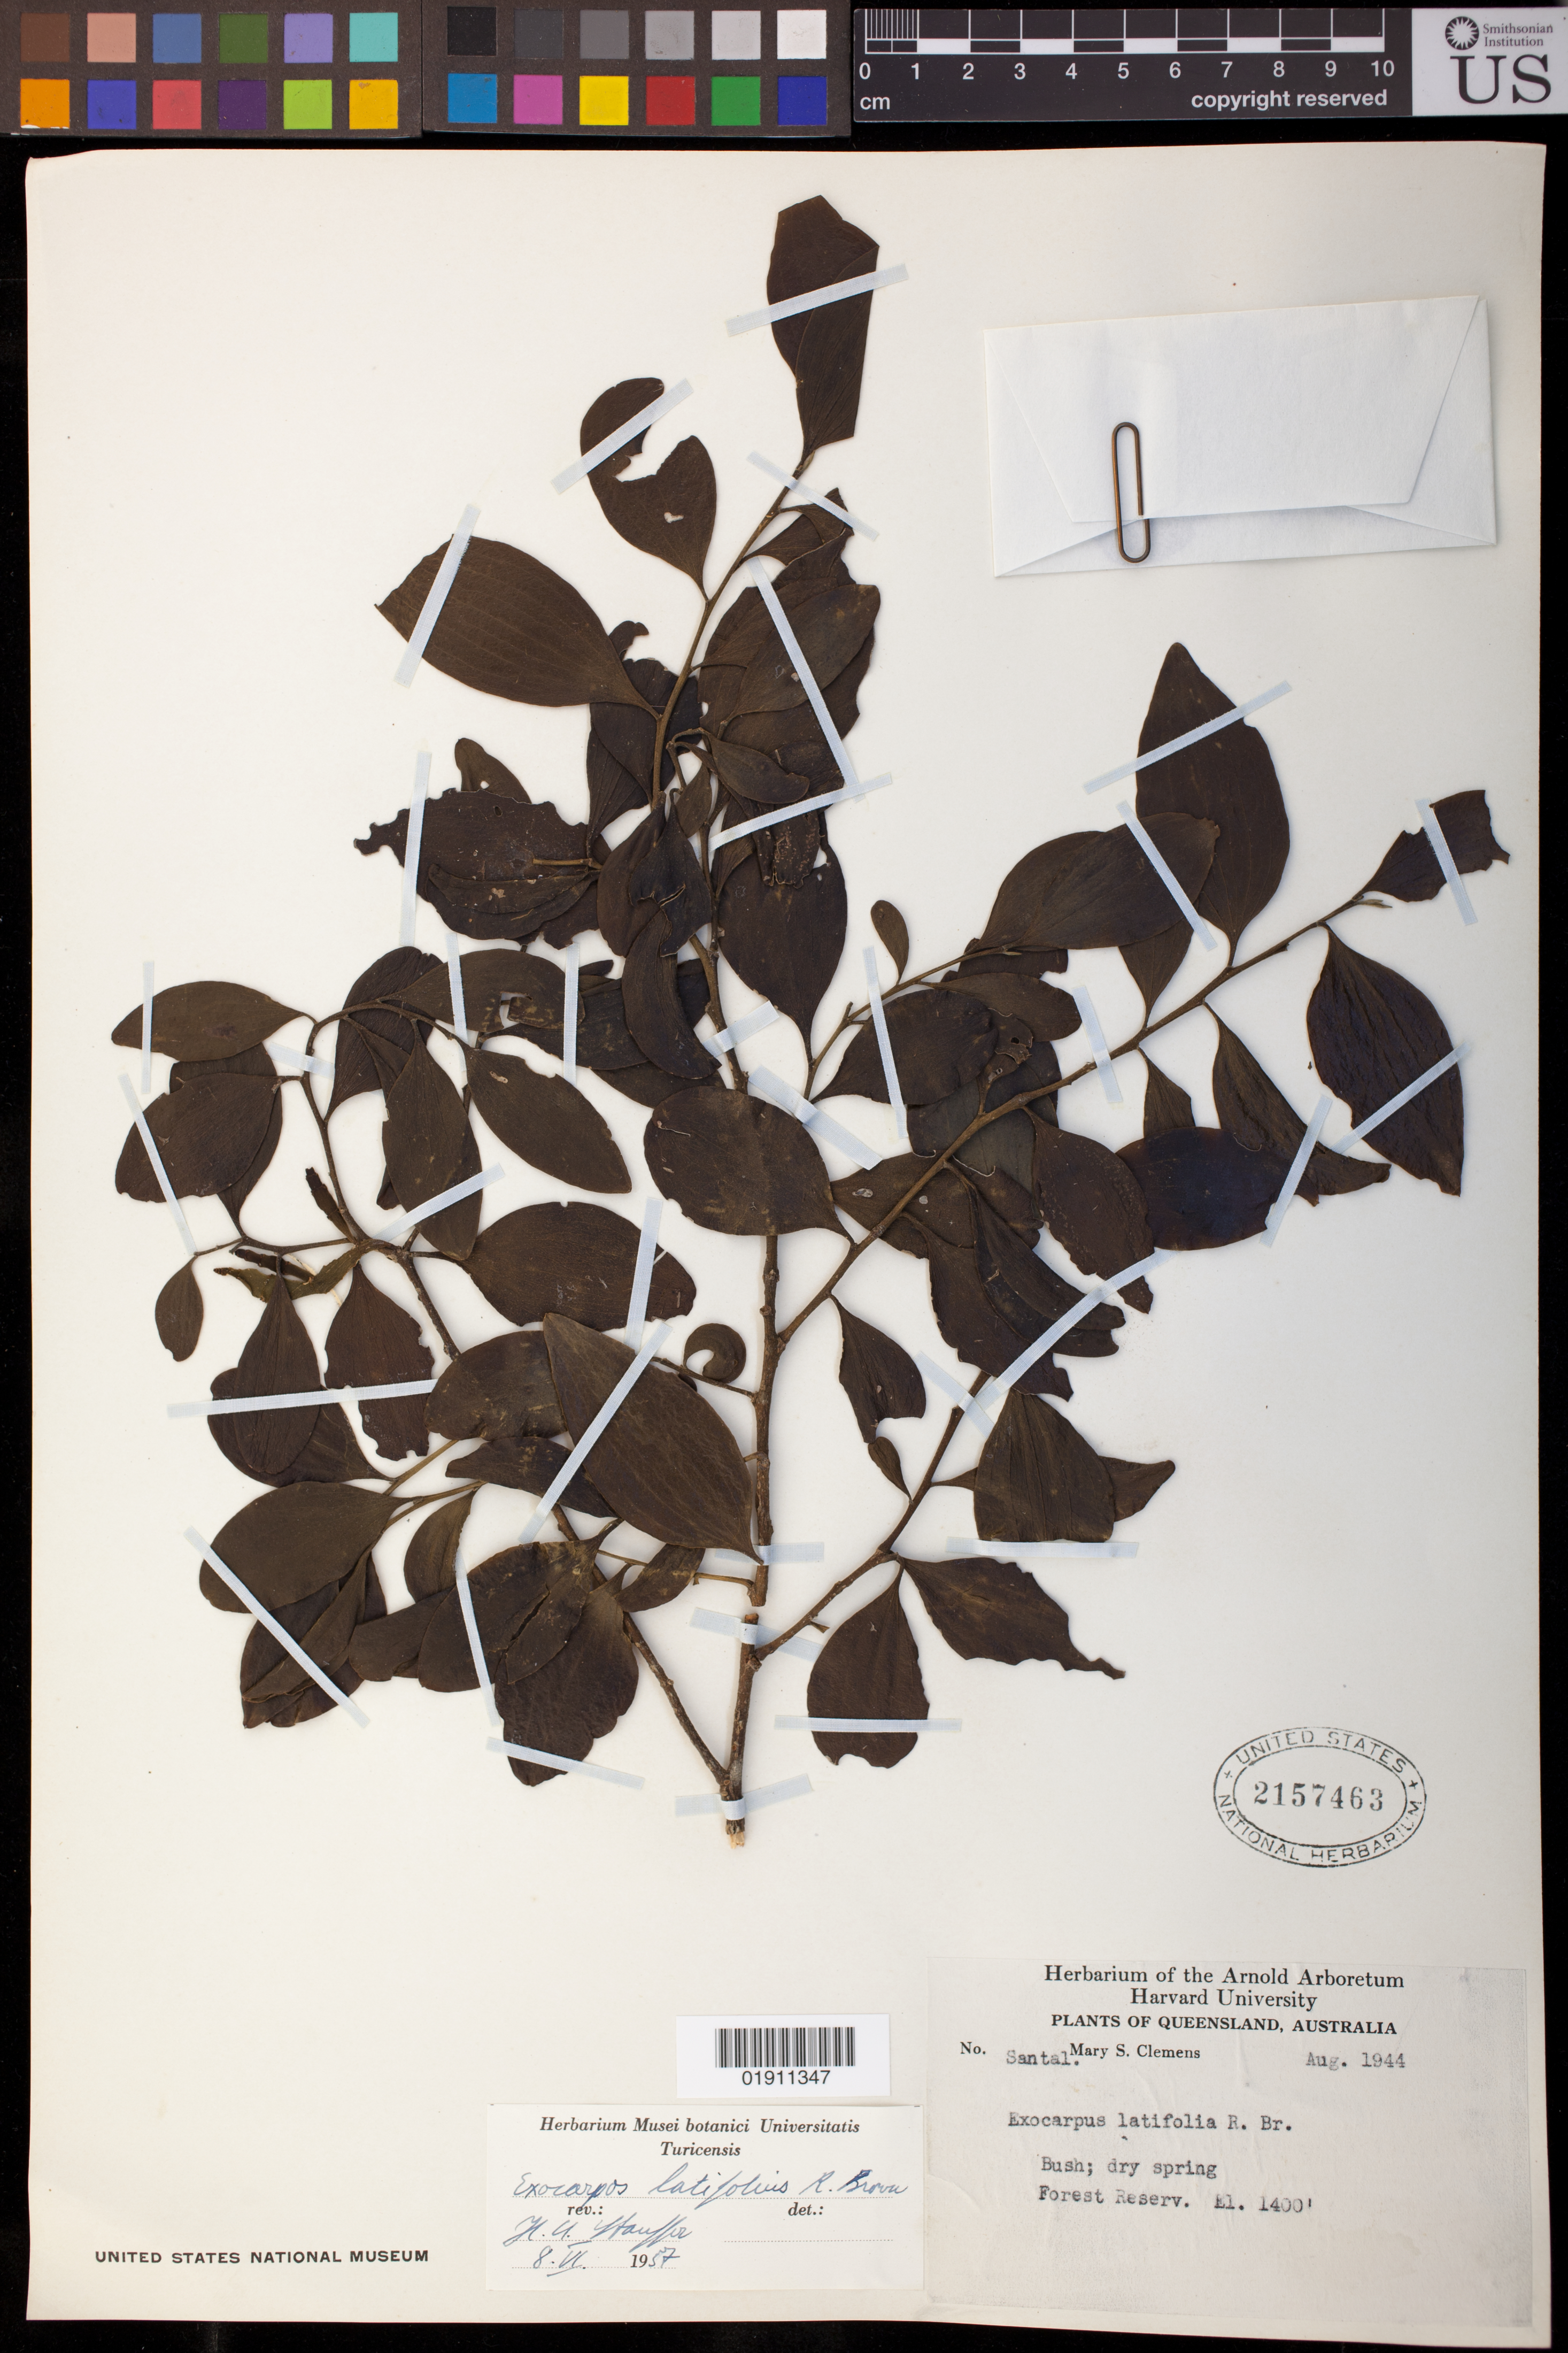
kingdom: Plantae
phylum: Tracheophyta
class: Magnoliopsida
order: Santalales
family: Santalaceae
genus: Exocarpos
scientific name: Exocarpos latifolius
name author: R. Br.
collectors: M. S. Clemens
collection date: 1944-08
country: Australia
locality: Forest Reserve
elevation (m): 427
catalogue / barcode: US 2157463